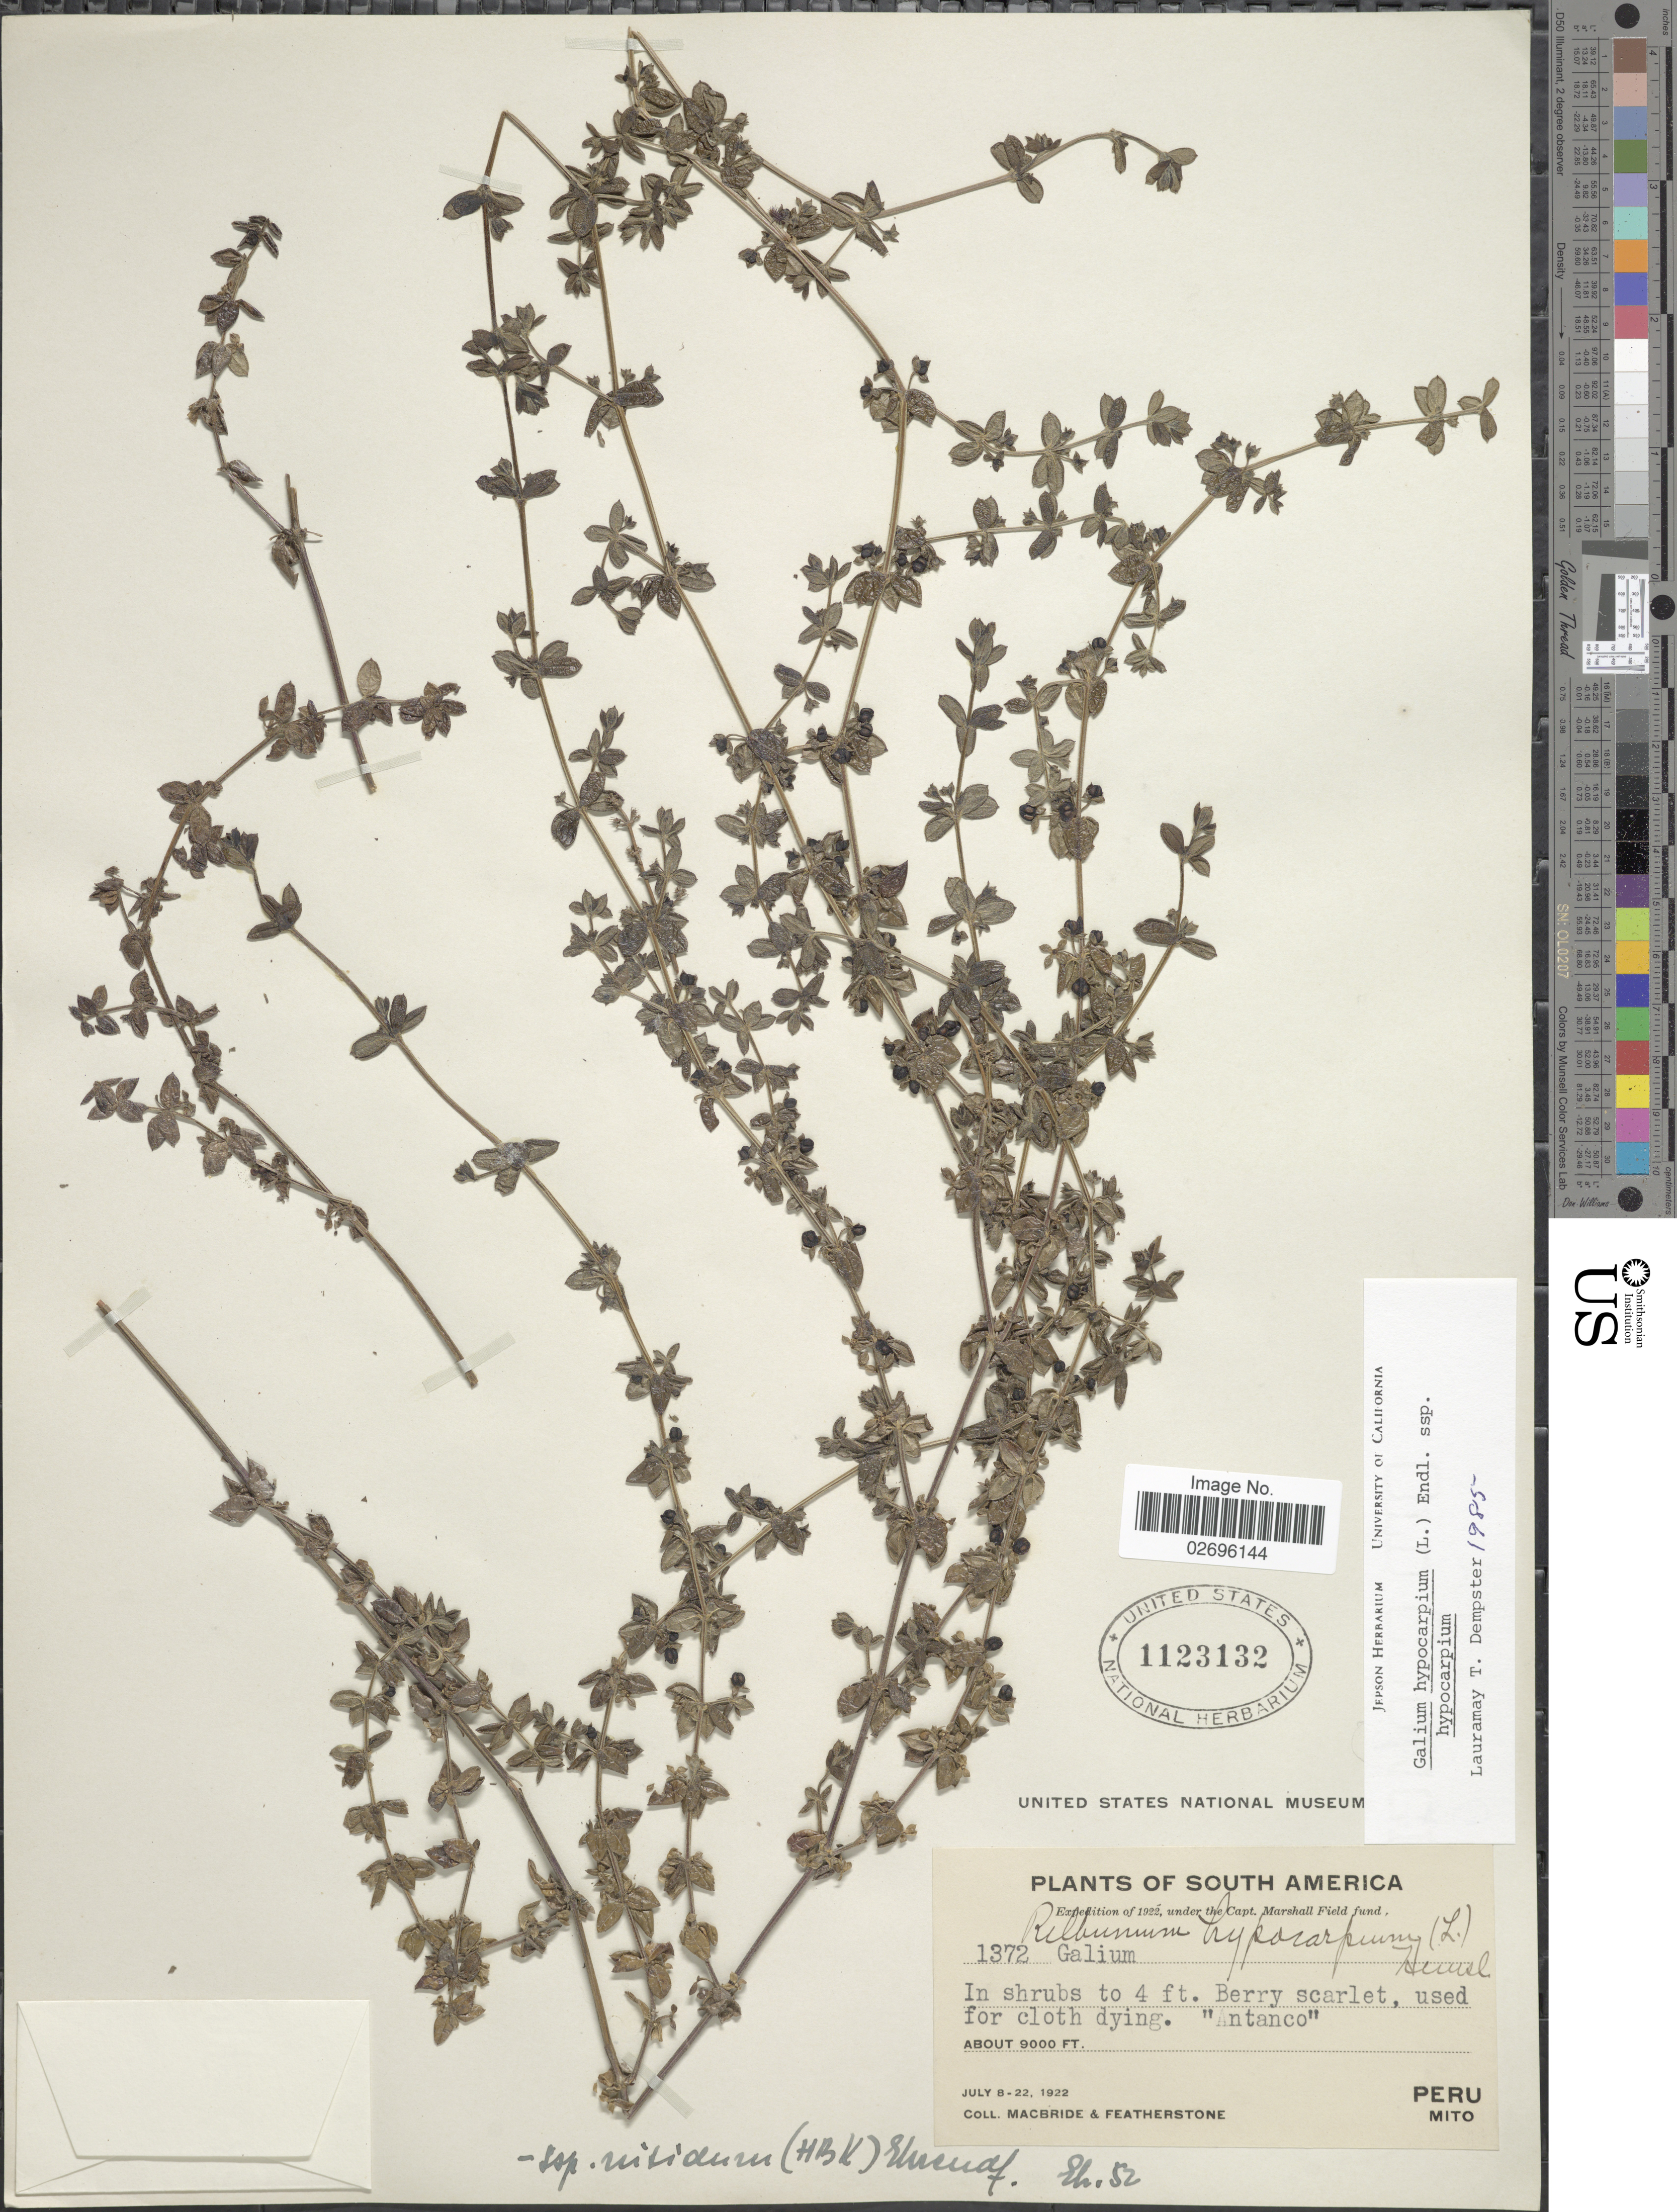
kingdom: Plantae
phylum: Tracheophyta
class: Magnoliopsida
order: Gentianales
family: Rubiaceae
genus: Galium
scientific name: Galium hypocarpium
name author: (L.) Endl. ex Griseb.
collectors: Macbride, -- & -. Featherstone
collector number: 1372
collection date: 1922-07-08/1922-07-22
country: Peru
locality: Antanco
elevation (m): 2743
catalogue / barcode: US 1123132